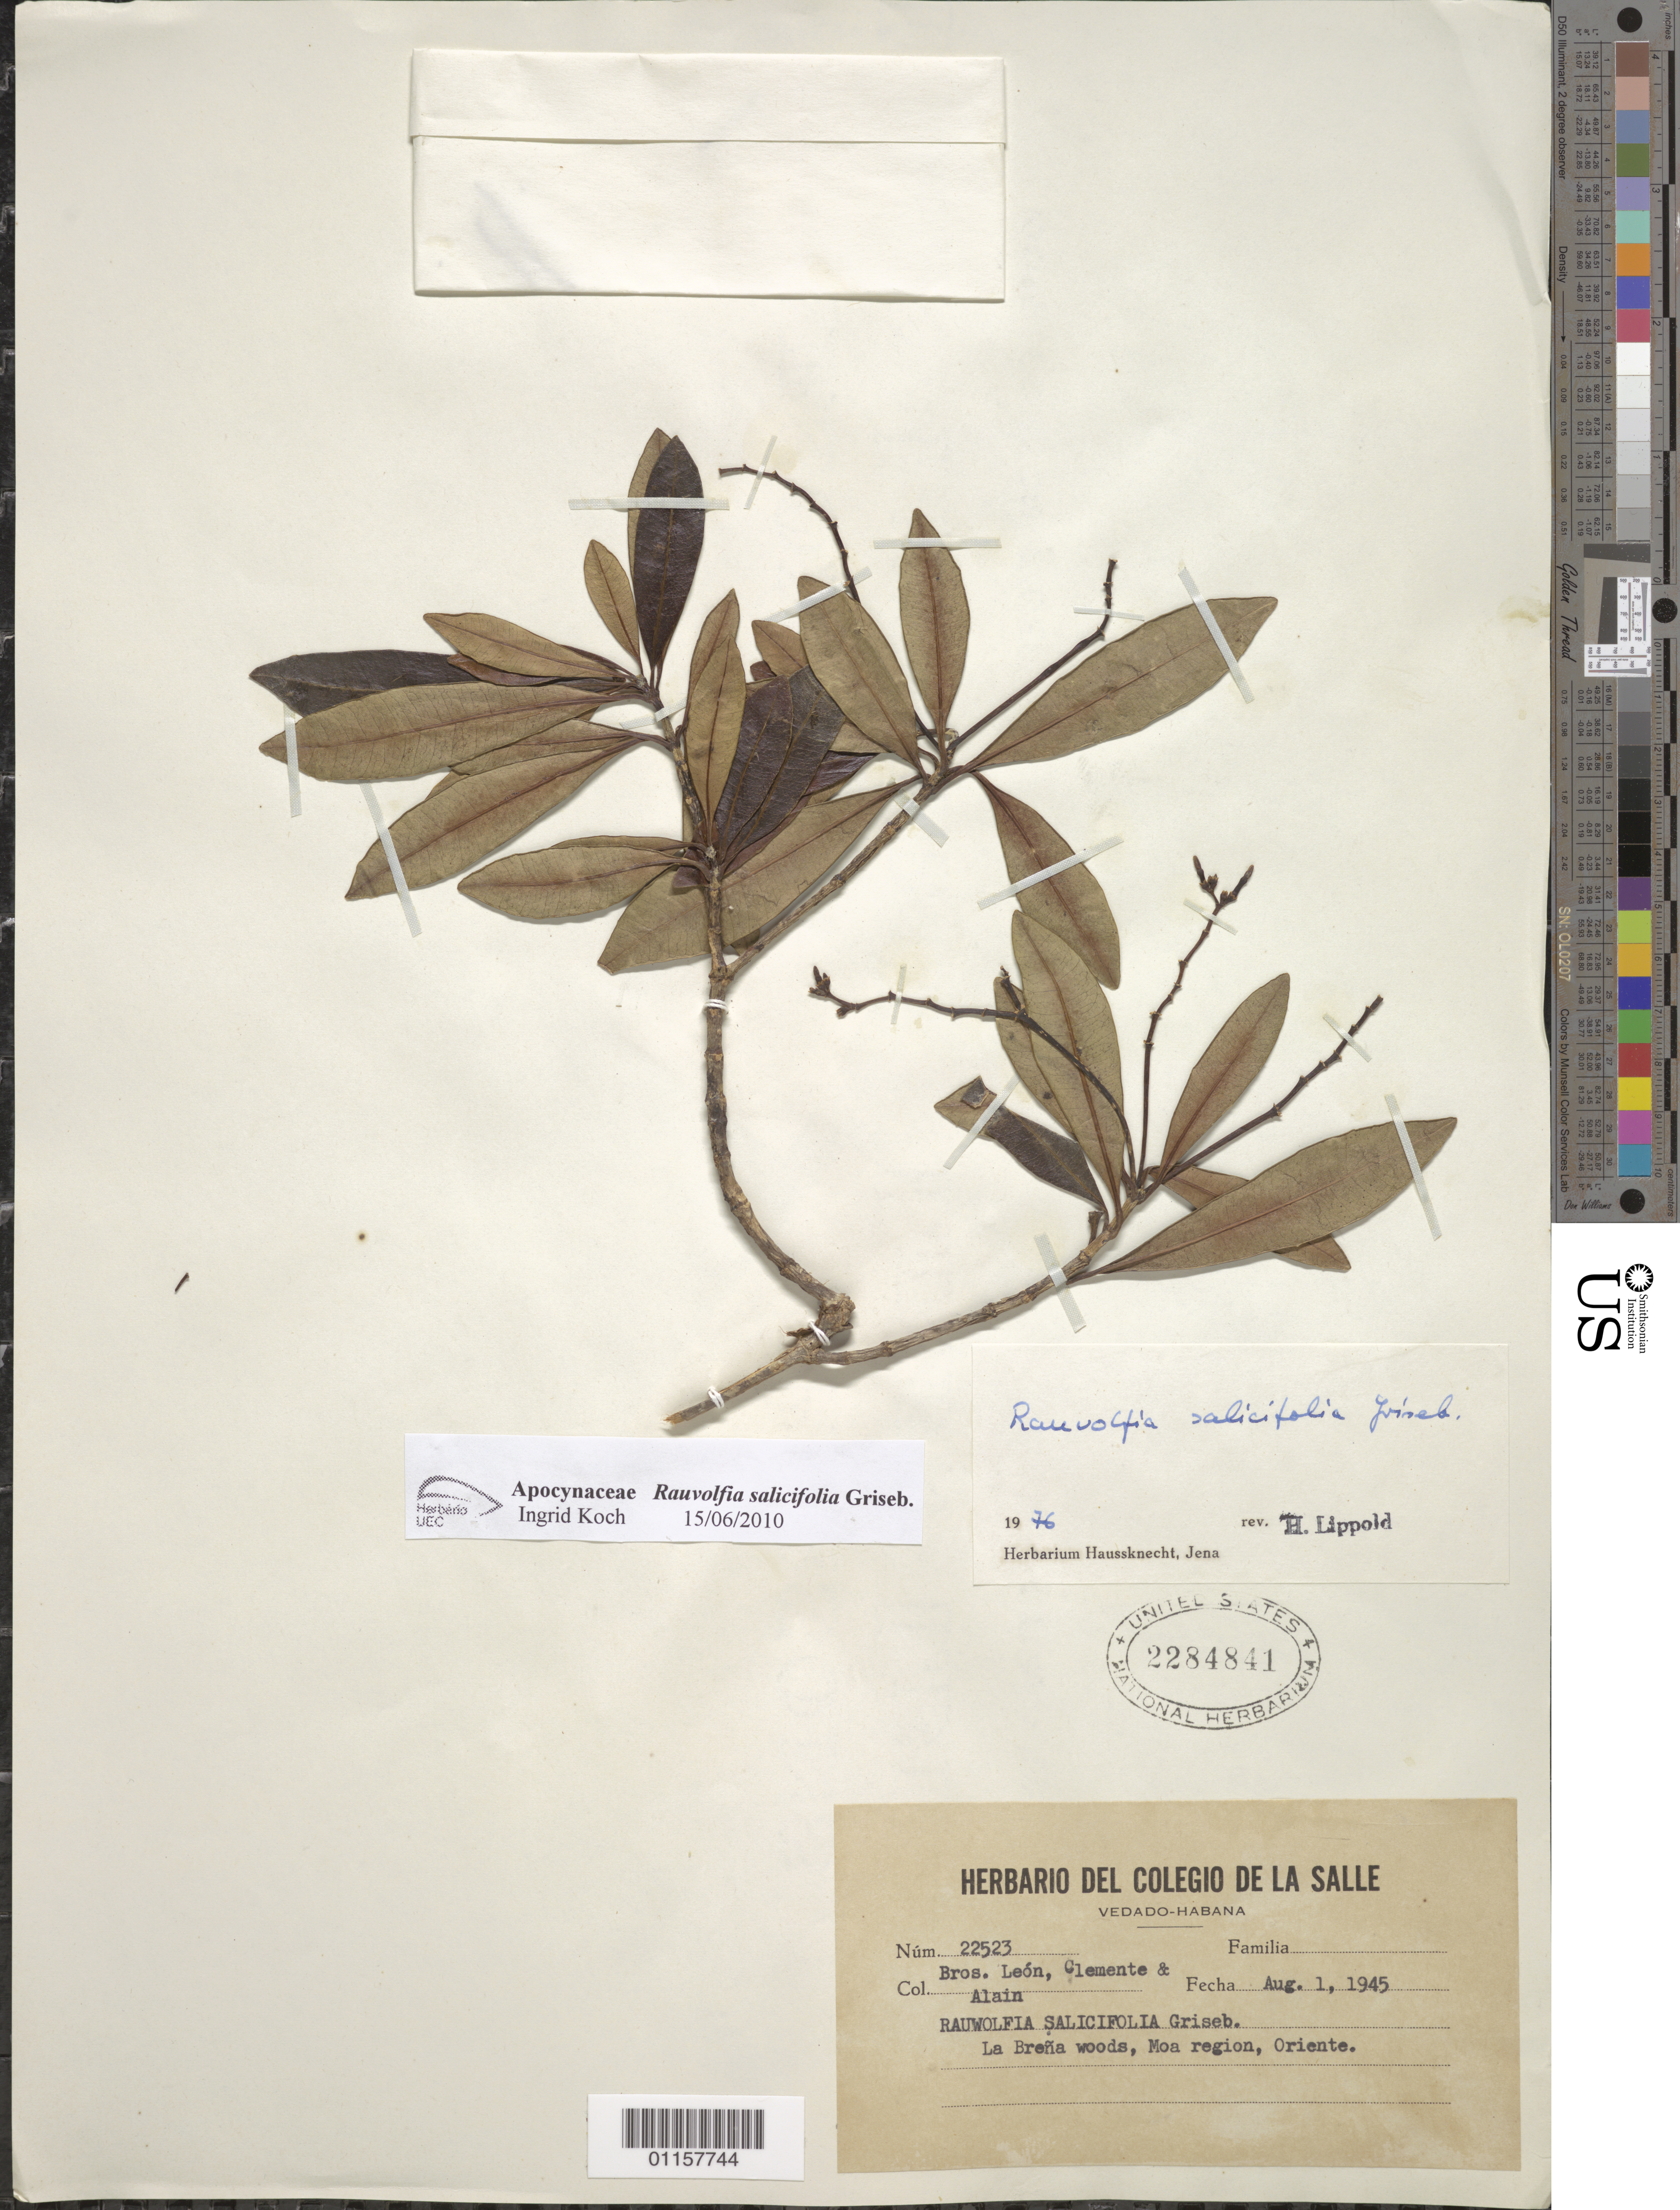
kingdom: Plantae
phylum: Tracheophyta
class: Magnoliopsida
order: Gentianales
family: Apocynaceae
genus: Rauvolfia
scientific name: Rauvolfia salicifolia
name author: Griseb.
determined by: Koch, I.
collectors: Bro. León, Bro. Clemente & A. H. Liogier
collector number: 22523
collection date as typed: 01 Aug 1945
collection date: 1945-08-01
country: Cuba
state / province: Oriente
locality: Oriente Prov. La Breña woods, Moa region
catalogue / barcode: US 2284841